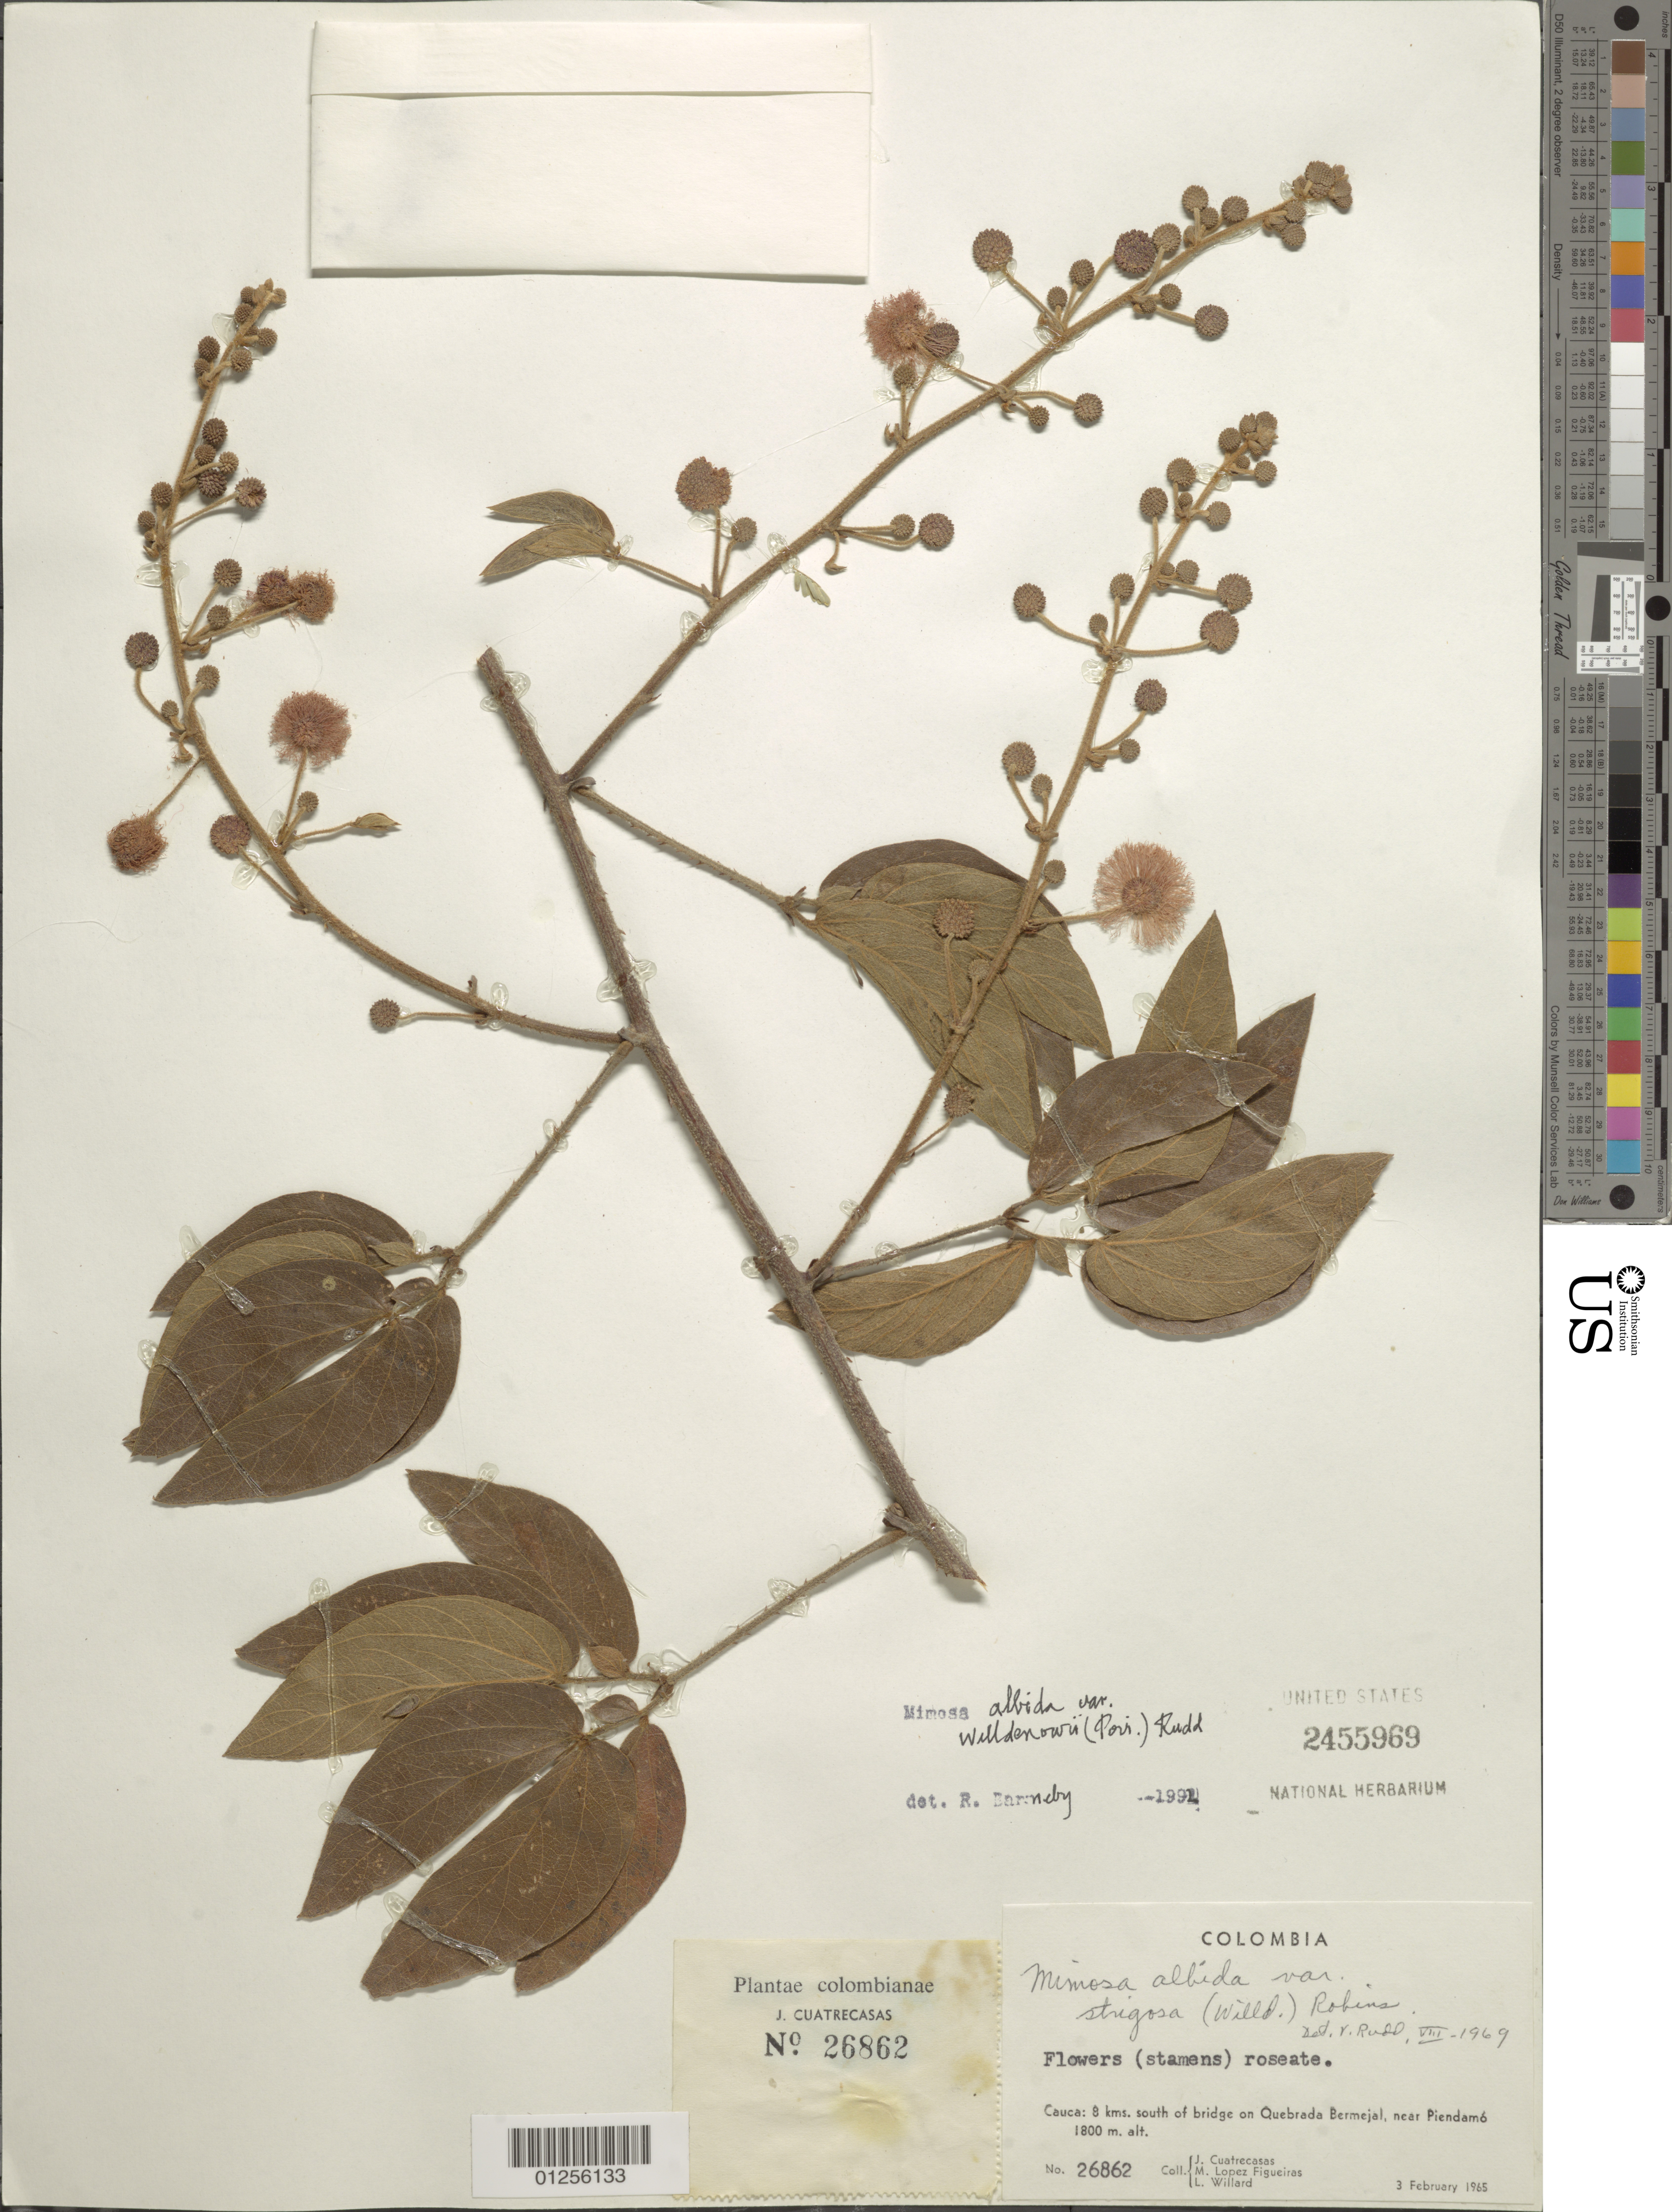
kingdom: Plantae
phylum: Tracheophyta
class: Magnoliopsida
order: Fabales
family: Fabaceae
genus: Mimosa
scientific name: Mimosa albida var. willdenowii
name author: (Poir.) Rudd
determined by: Barneby, Rupert C., (NY)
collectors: J. Cuatrecasas, M. López Figueiras & L. Willard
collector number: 26862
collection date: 1965-02-03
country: Colombia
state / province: Cauca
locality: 8 kms south of bridge on Quebrada Bermejal, near Piendamo.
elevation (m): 1800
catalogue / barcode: US 2455969